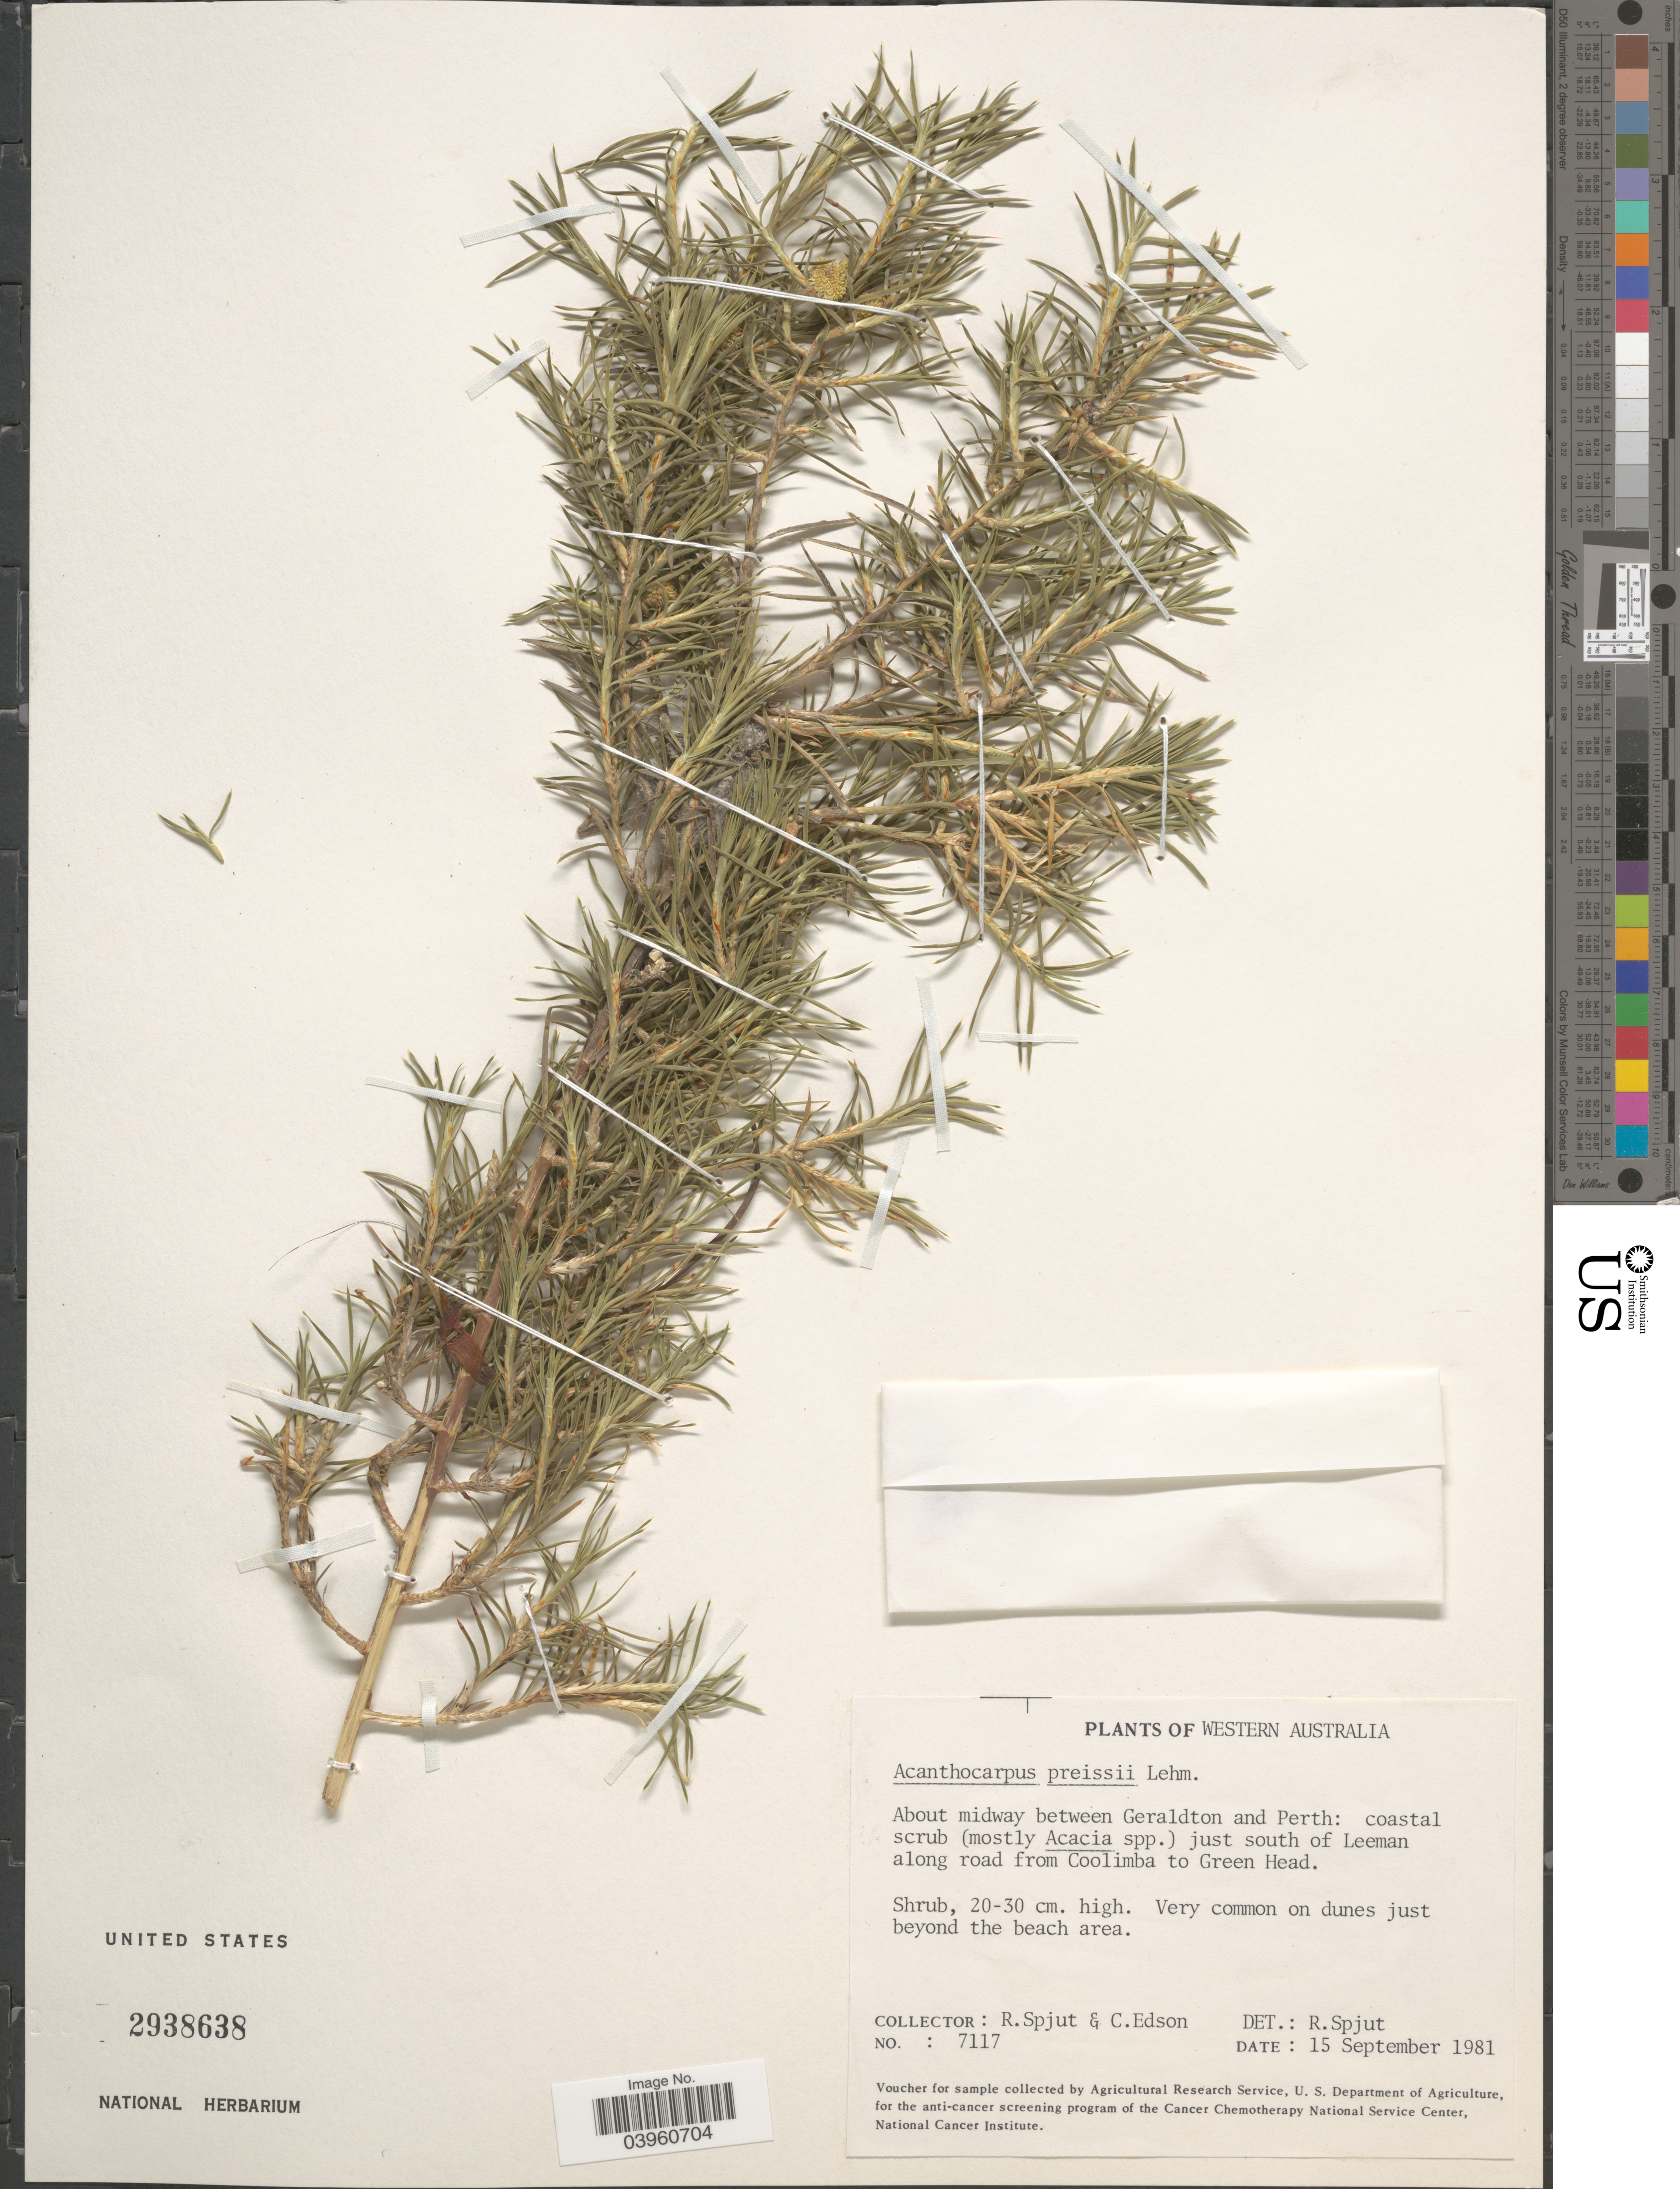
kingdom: Plantae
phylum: Tracheophyta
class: Liliopsida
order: Asparagales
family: Asparagaceae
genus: Acanthocarpus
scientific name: Acanthocarpus preissii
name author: Lehm.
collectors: R. Spjut & C. Edson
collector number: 7117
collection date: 1981-09-15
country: Australia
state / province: Western Australia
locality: About midway between Geraldton and Perth: coastal scrub just south of Leeman along road from Coolimba to Green Head.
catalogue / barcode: US 2938638